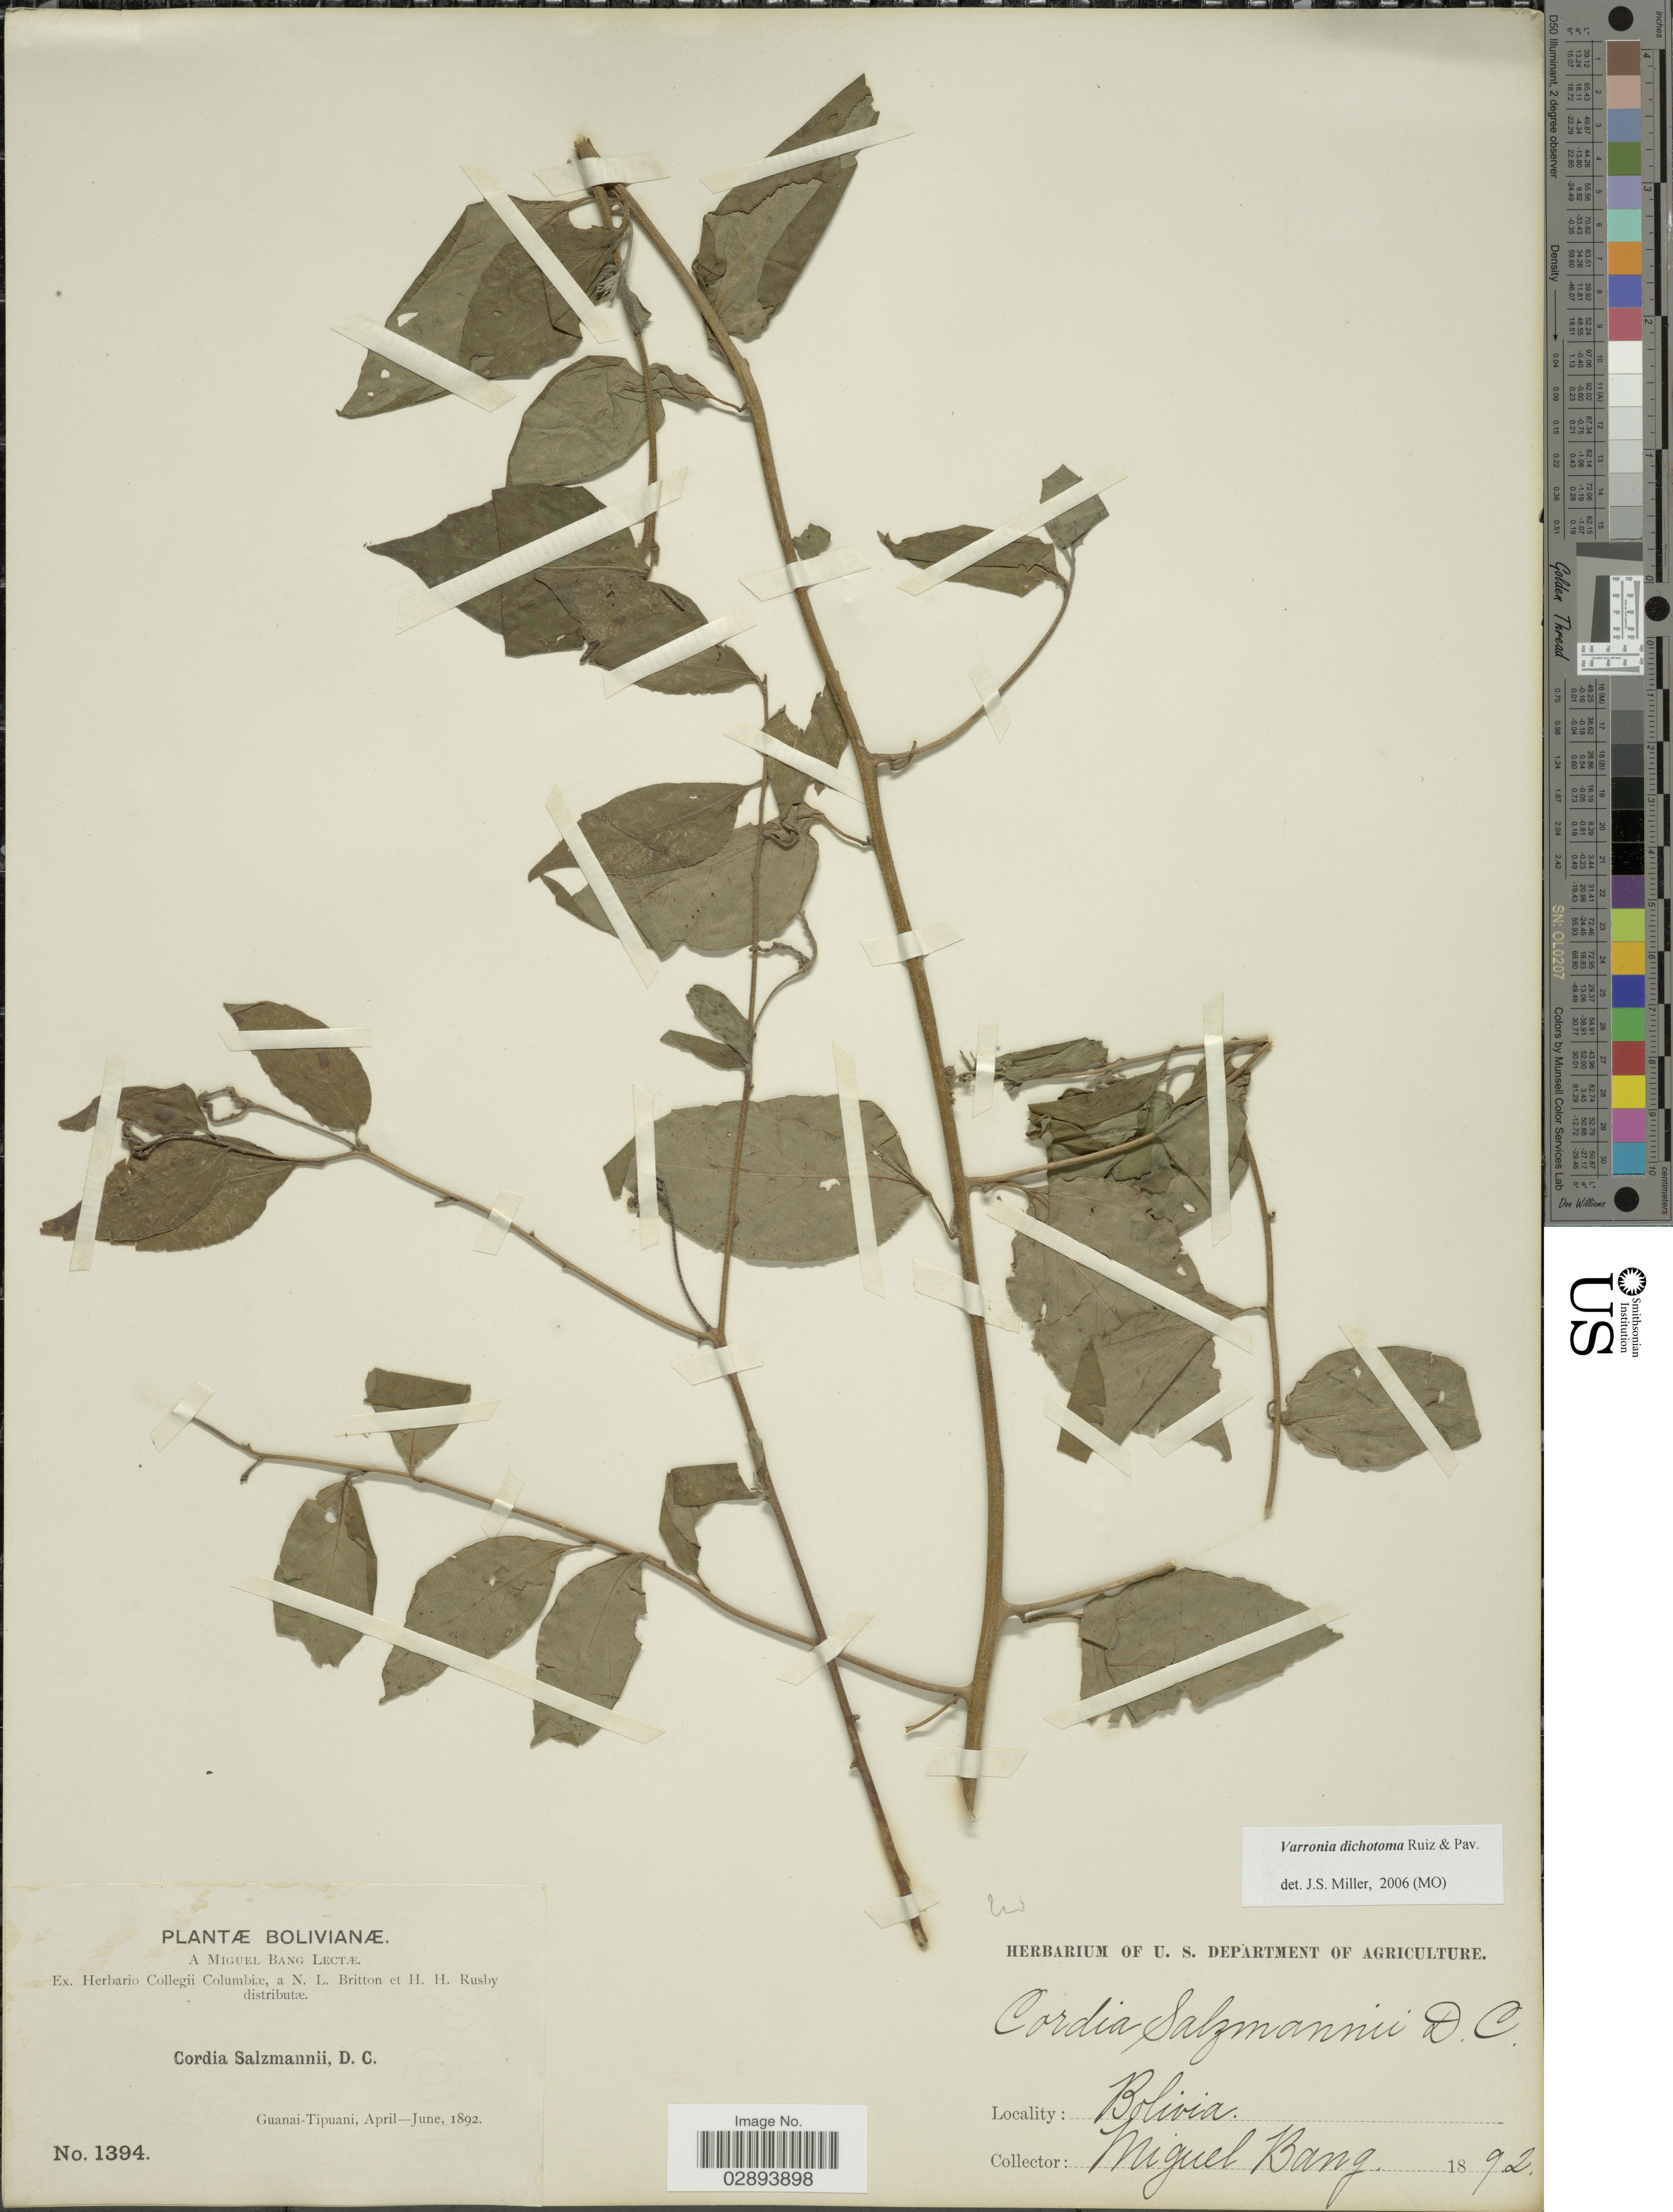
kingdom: Plantae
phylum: Tracheophyta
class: Magnoliopsida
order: Boraginales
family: Cordiaceae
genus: Varronia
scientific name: Varronia dichotoma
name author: Ruiz & Pav.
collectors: M. Bang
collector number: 1394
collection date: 1892-04/1892-06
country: Bolivia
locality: Guanai-Tipuani.